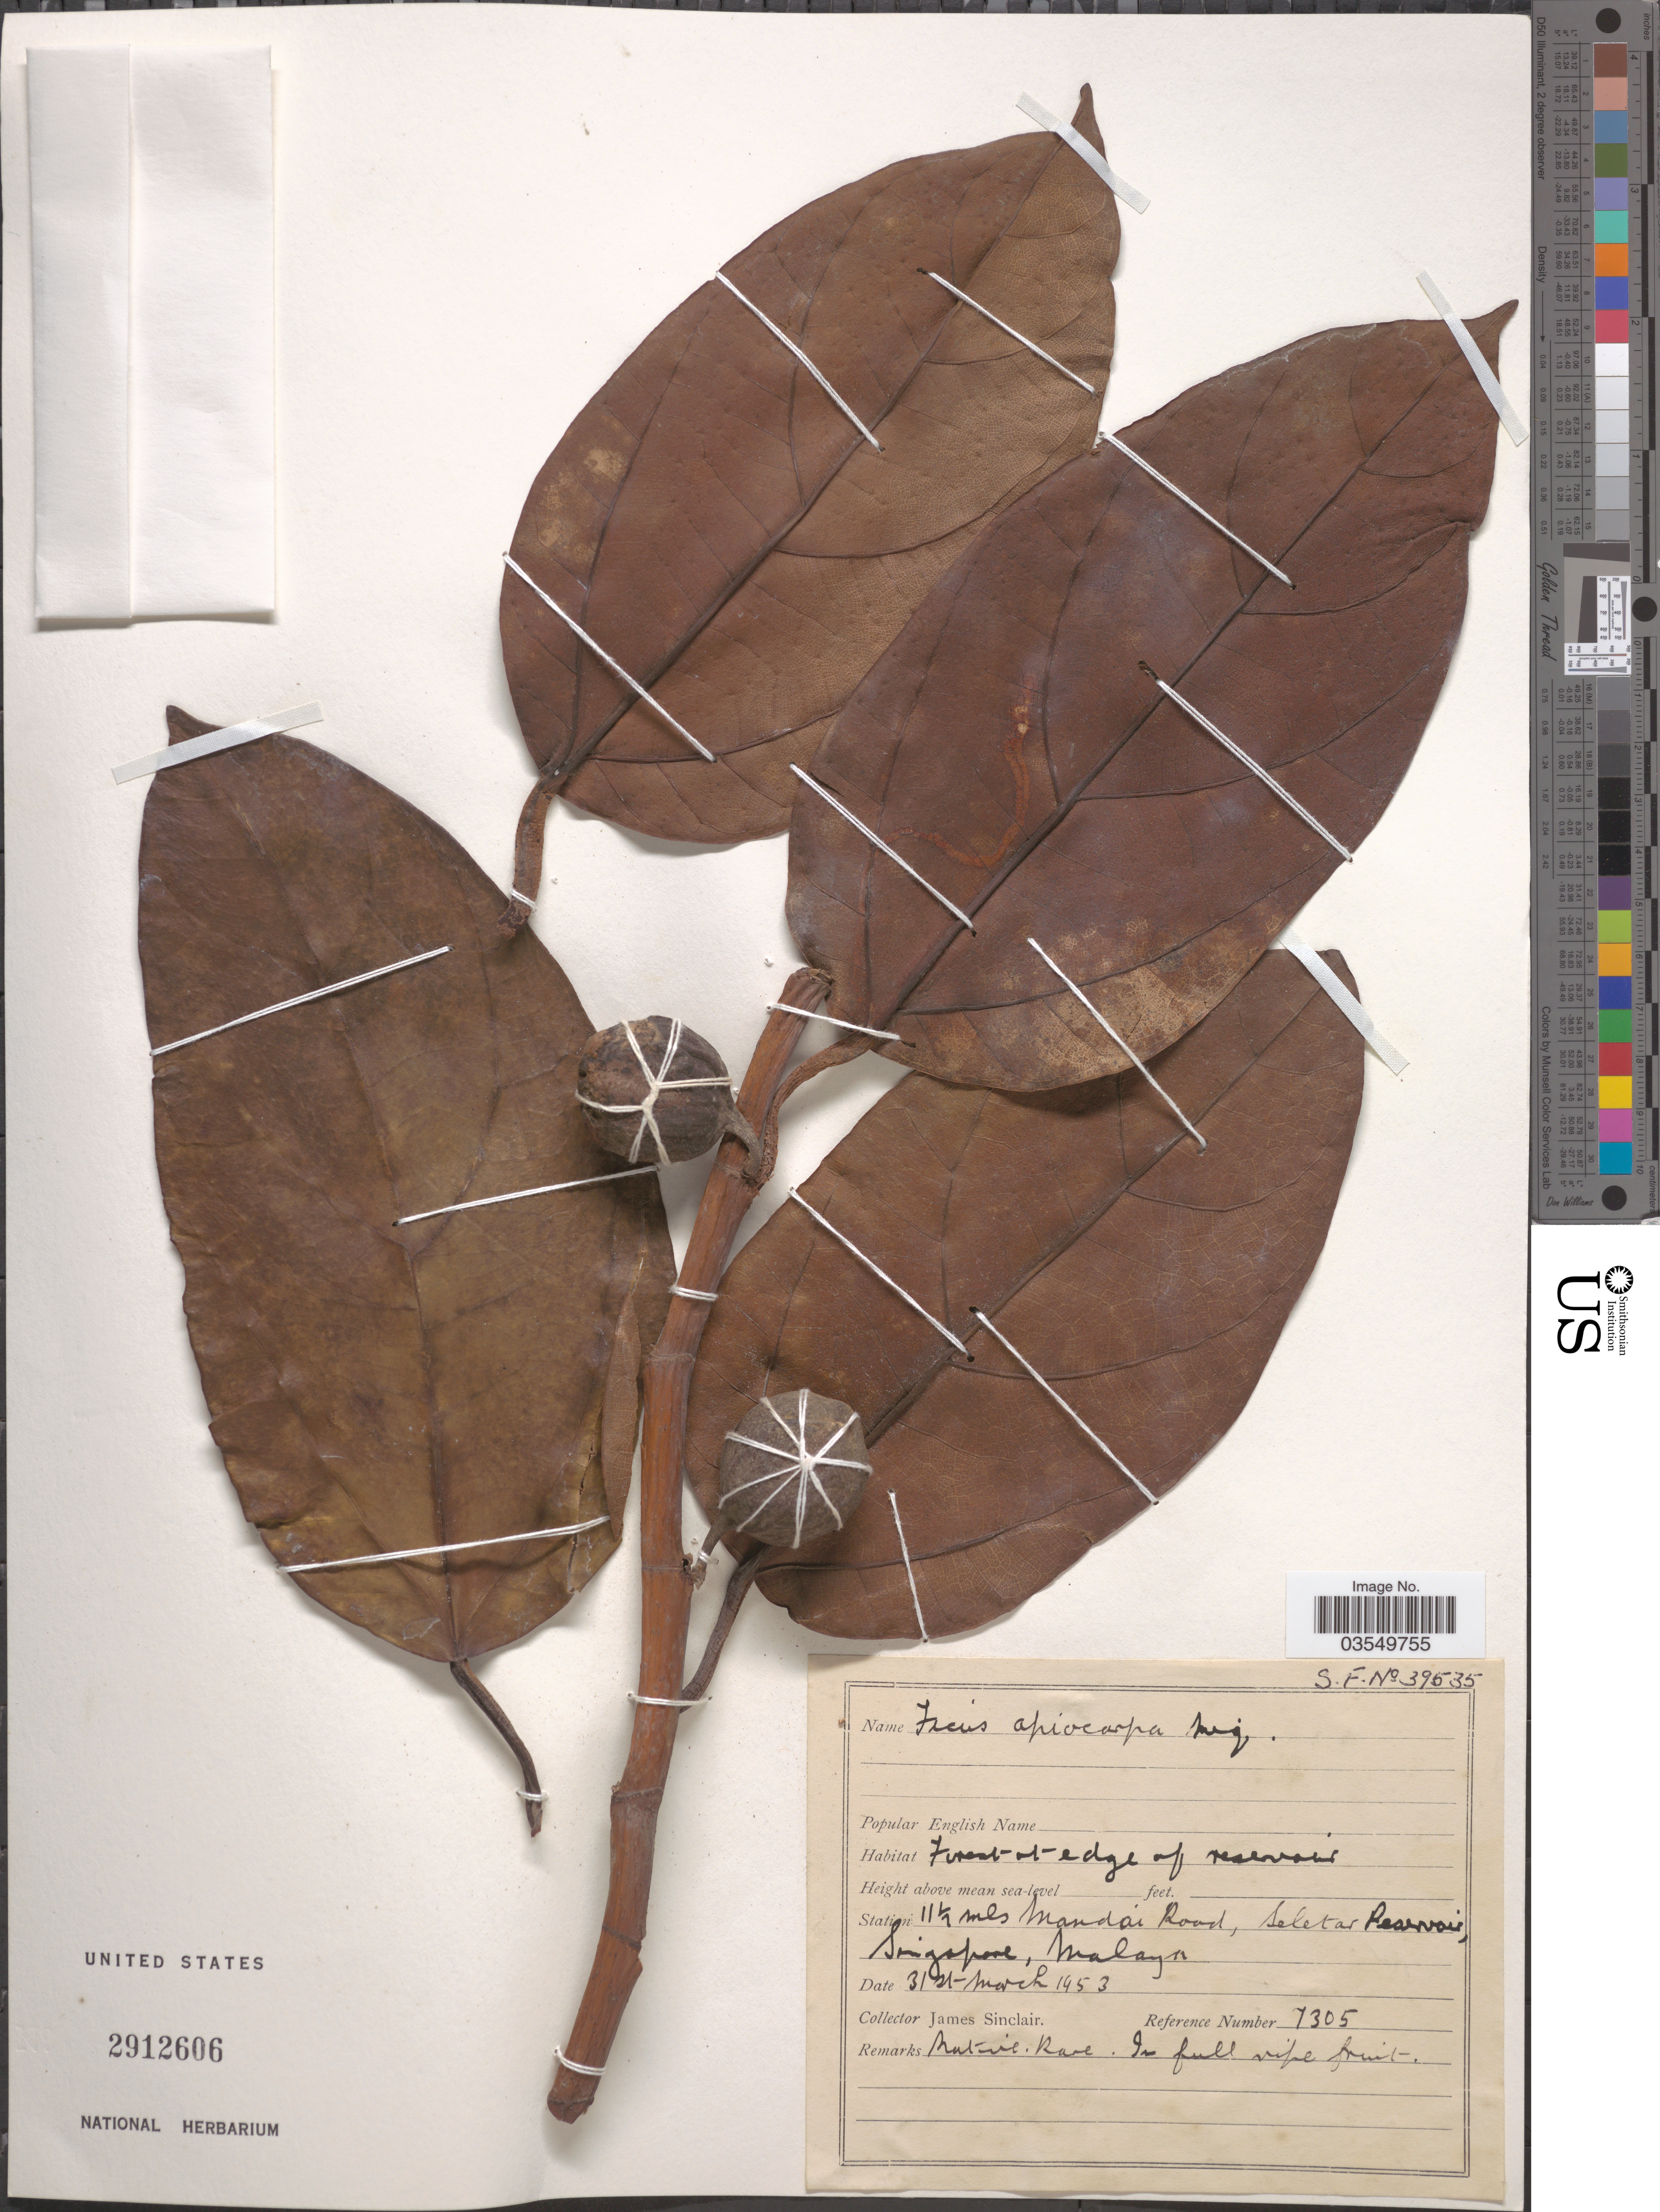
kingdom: Plantae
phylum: Tracheophyta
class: Magnoliopsida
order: Rosales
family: Moraceae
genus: Ficus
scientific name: Ficus apiocarpa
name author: (Miq.) Miq.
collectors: J. Sinclair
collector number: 7305?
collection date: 1953-03-31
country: Singapore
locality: Station 11½ mls Mandai Road, Seletar Reservoir, Singapore, Malaysia.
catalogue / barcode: US 2912606